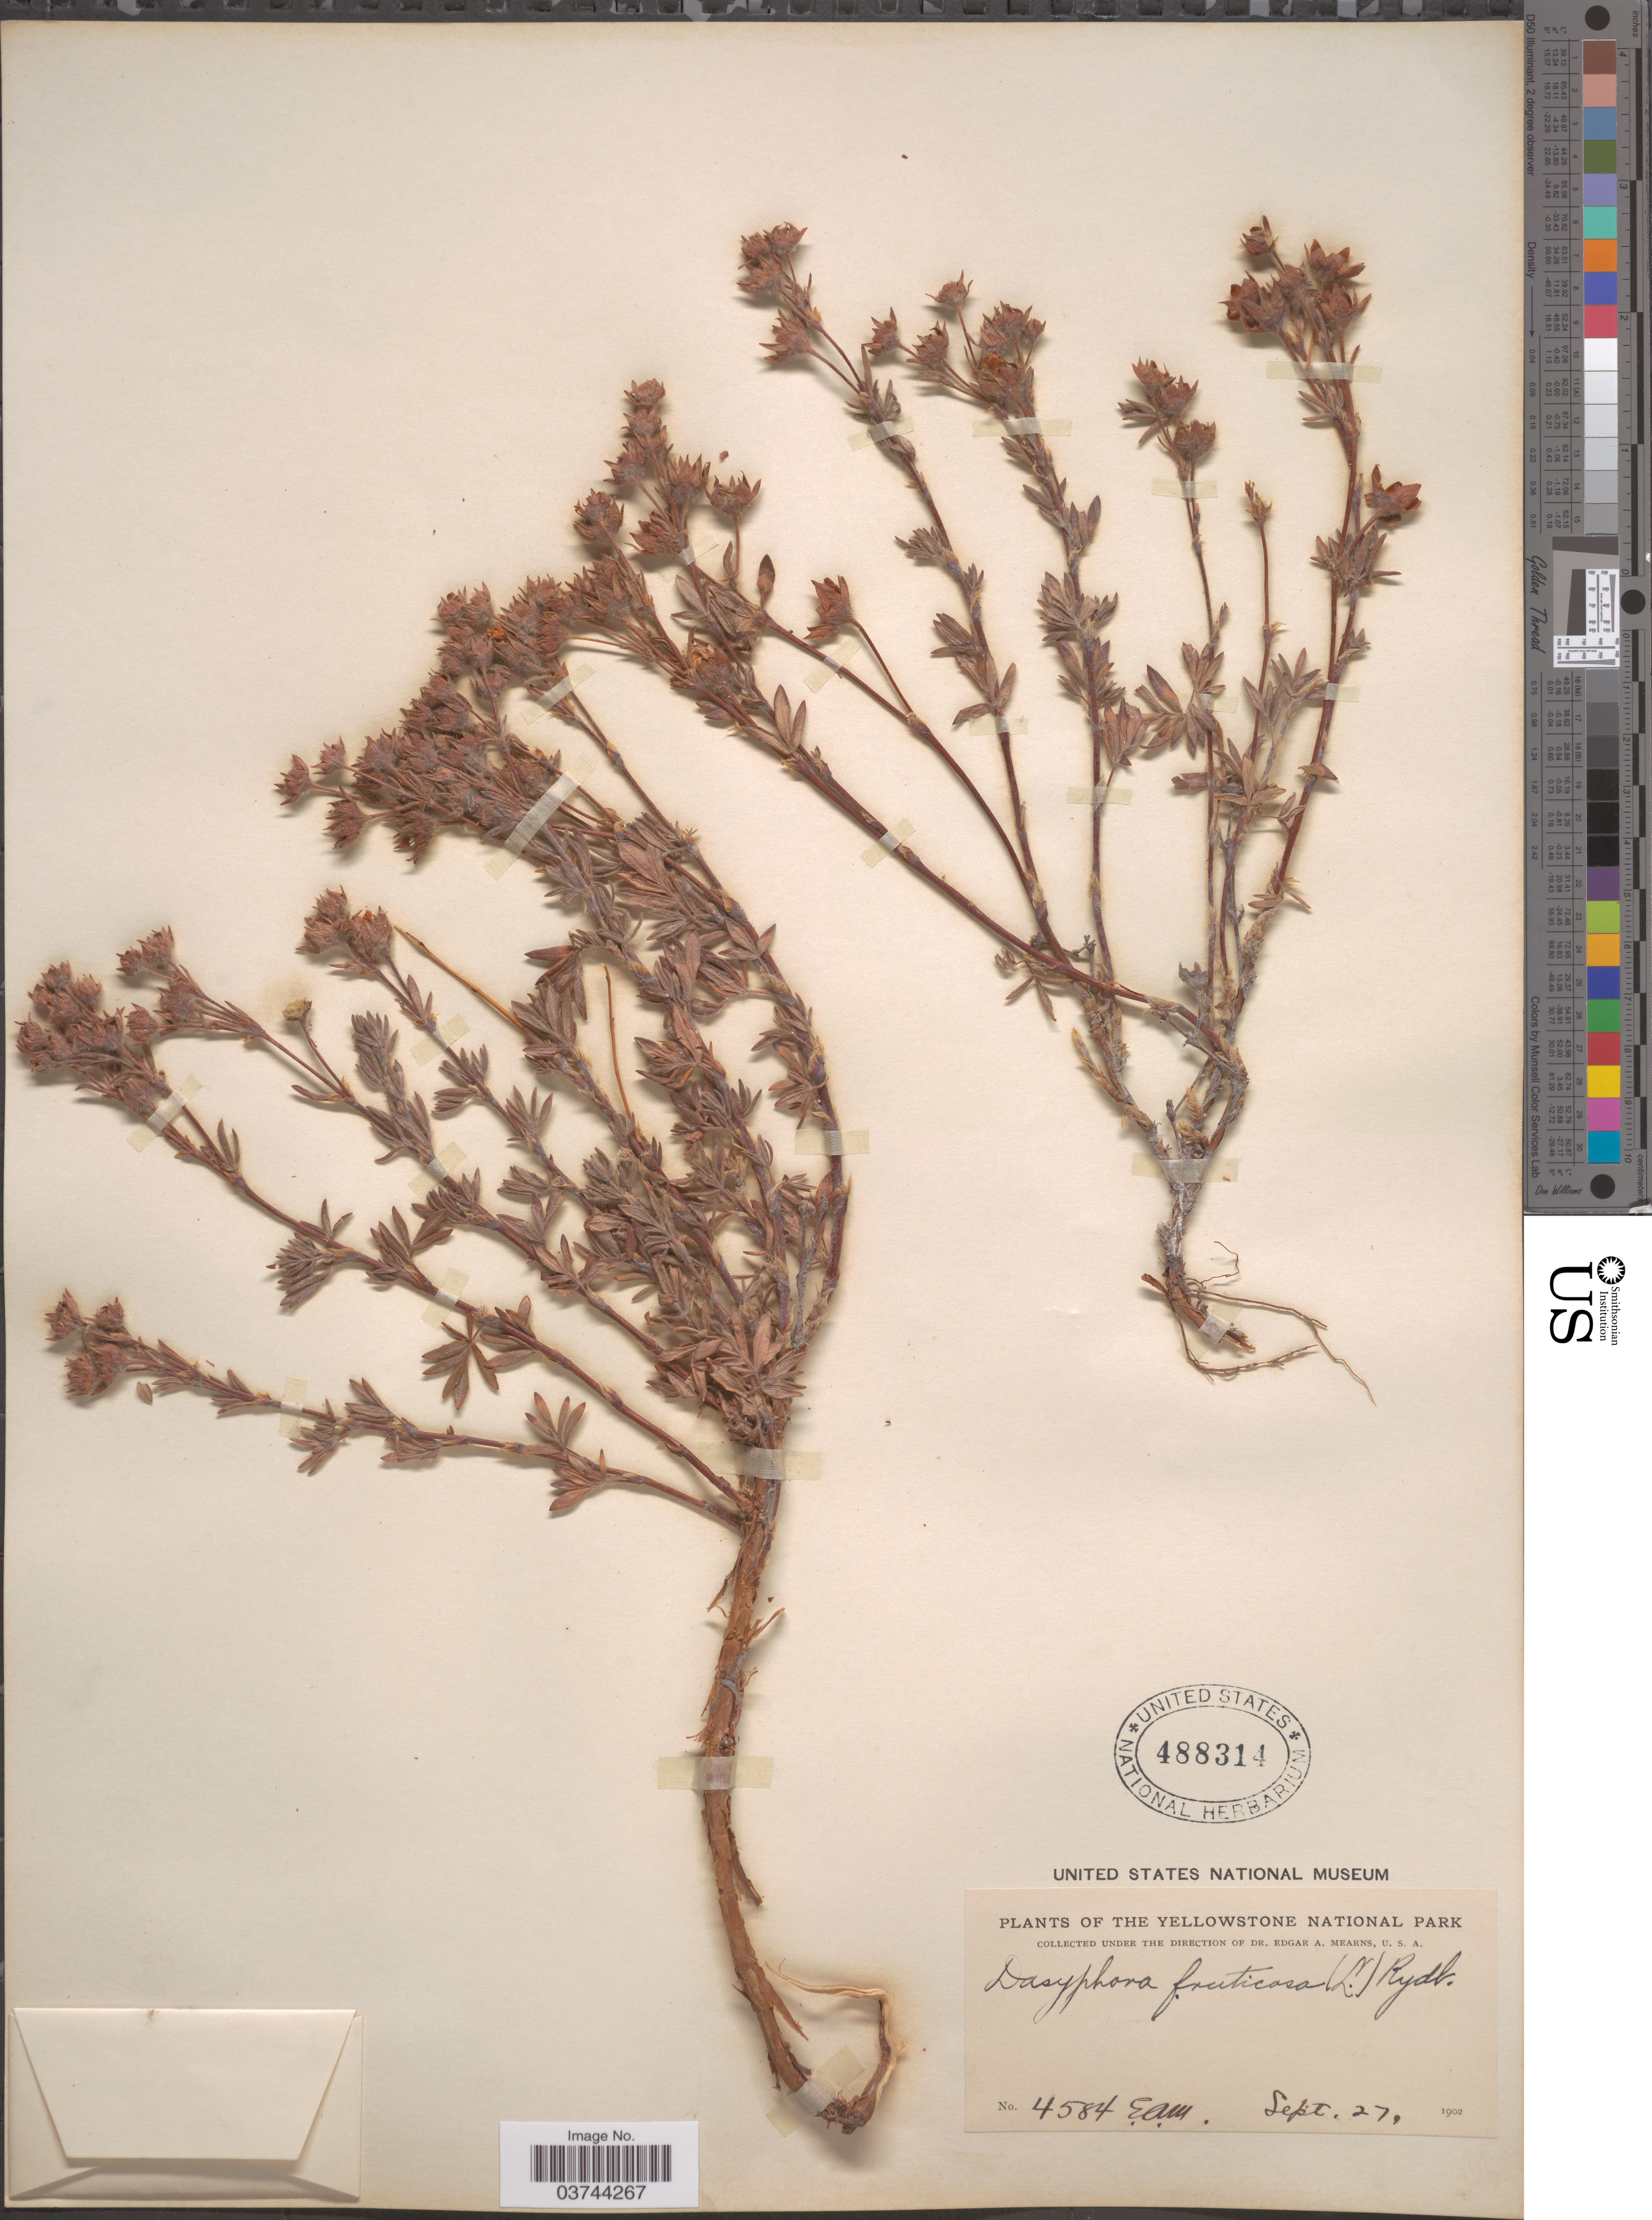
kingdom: Plantae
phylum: Tracheophyta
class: Magnoliopsida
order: Rosales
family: Rosaceae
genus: Dasiphora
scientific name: Dasiphora fruticosa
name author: (L.) Rydb.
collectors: E. A. Mearns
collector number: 4584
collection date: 1902-09-27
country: United States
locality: The Yellowstone National Park.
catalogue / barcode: US 488314